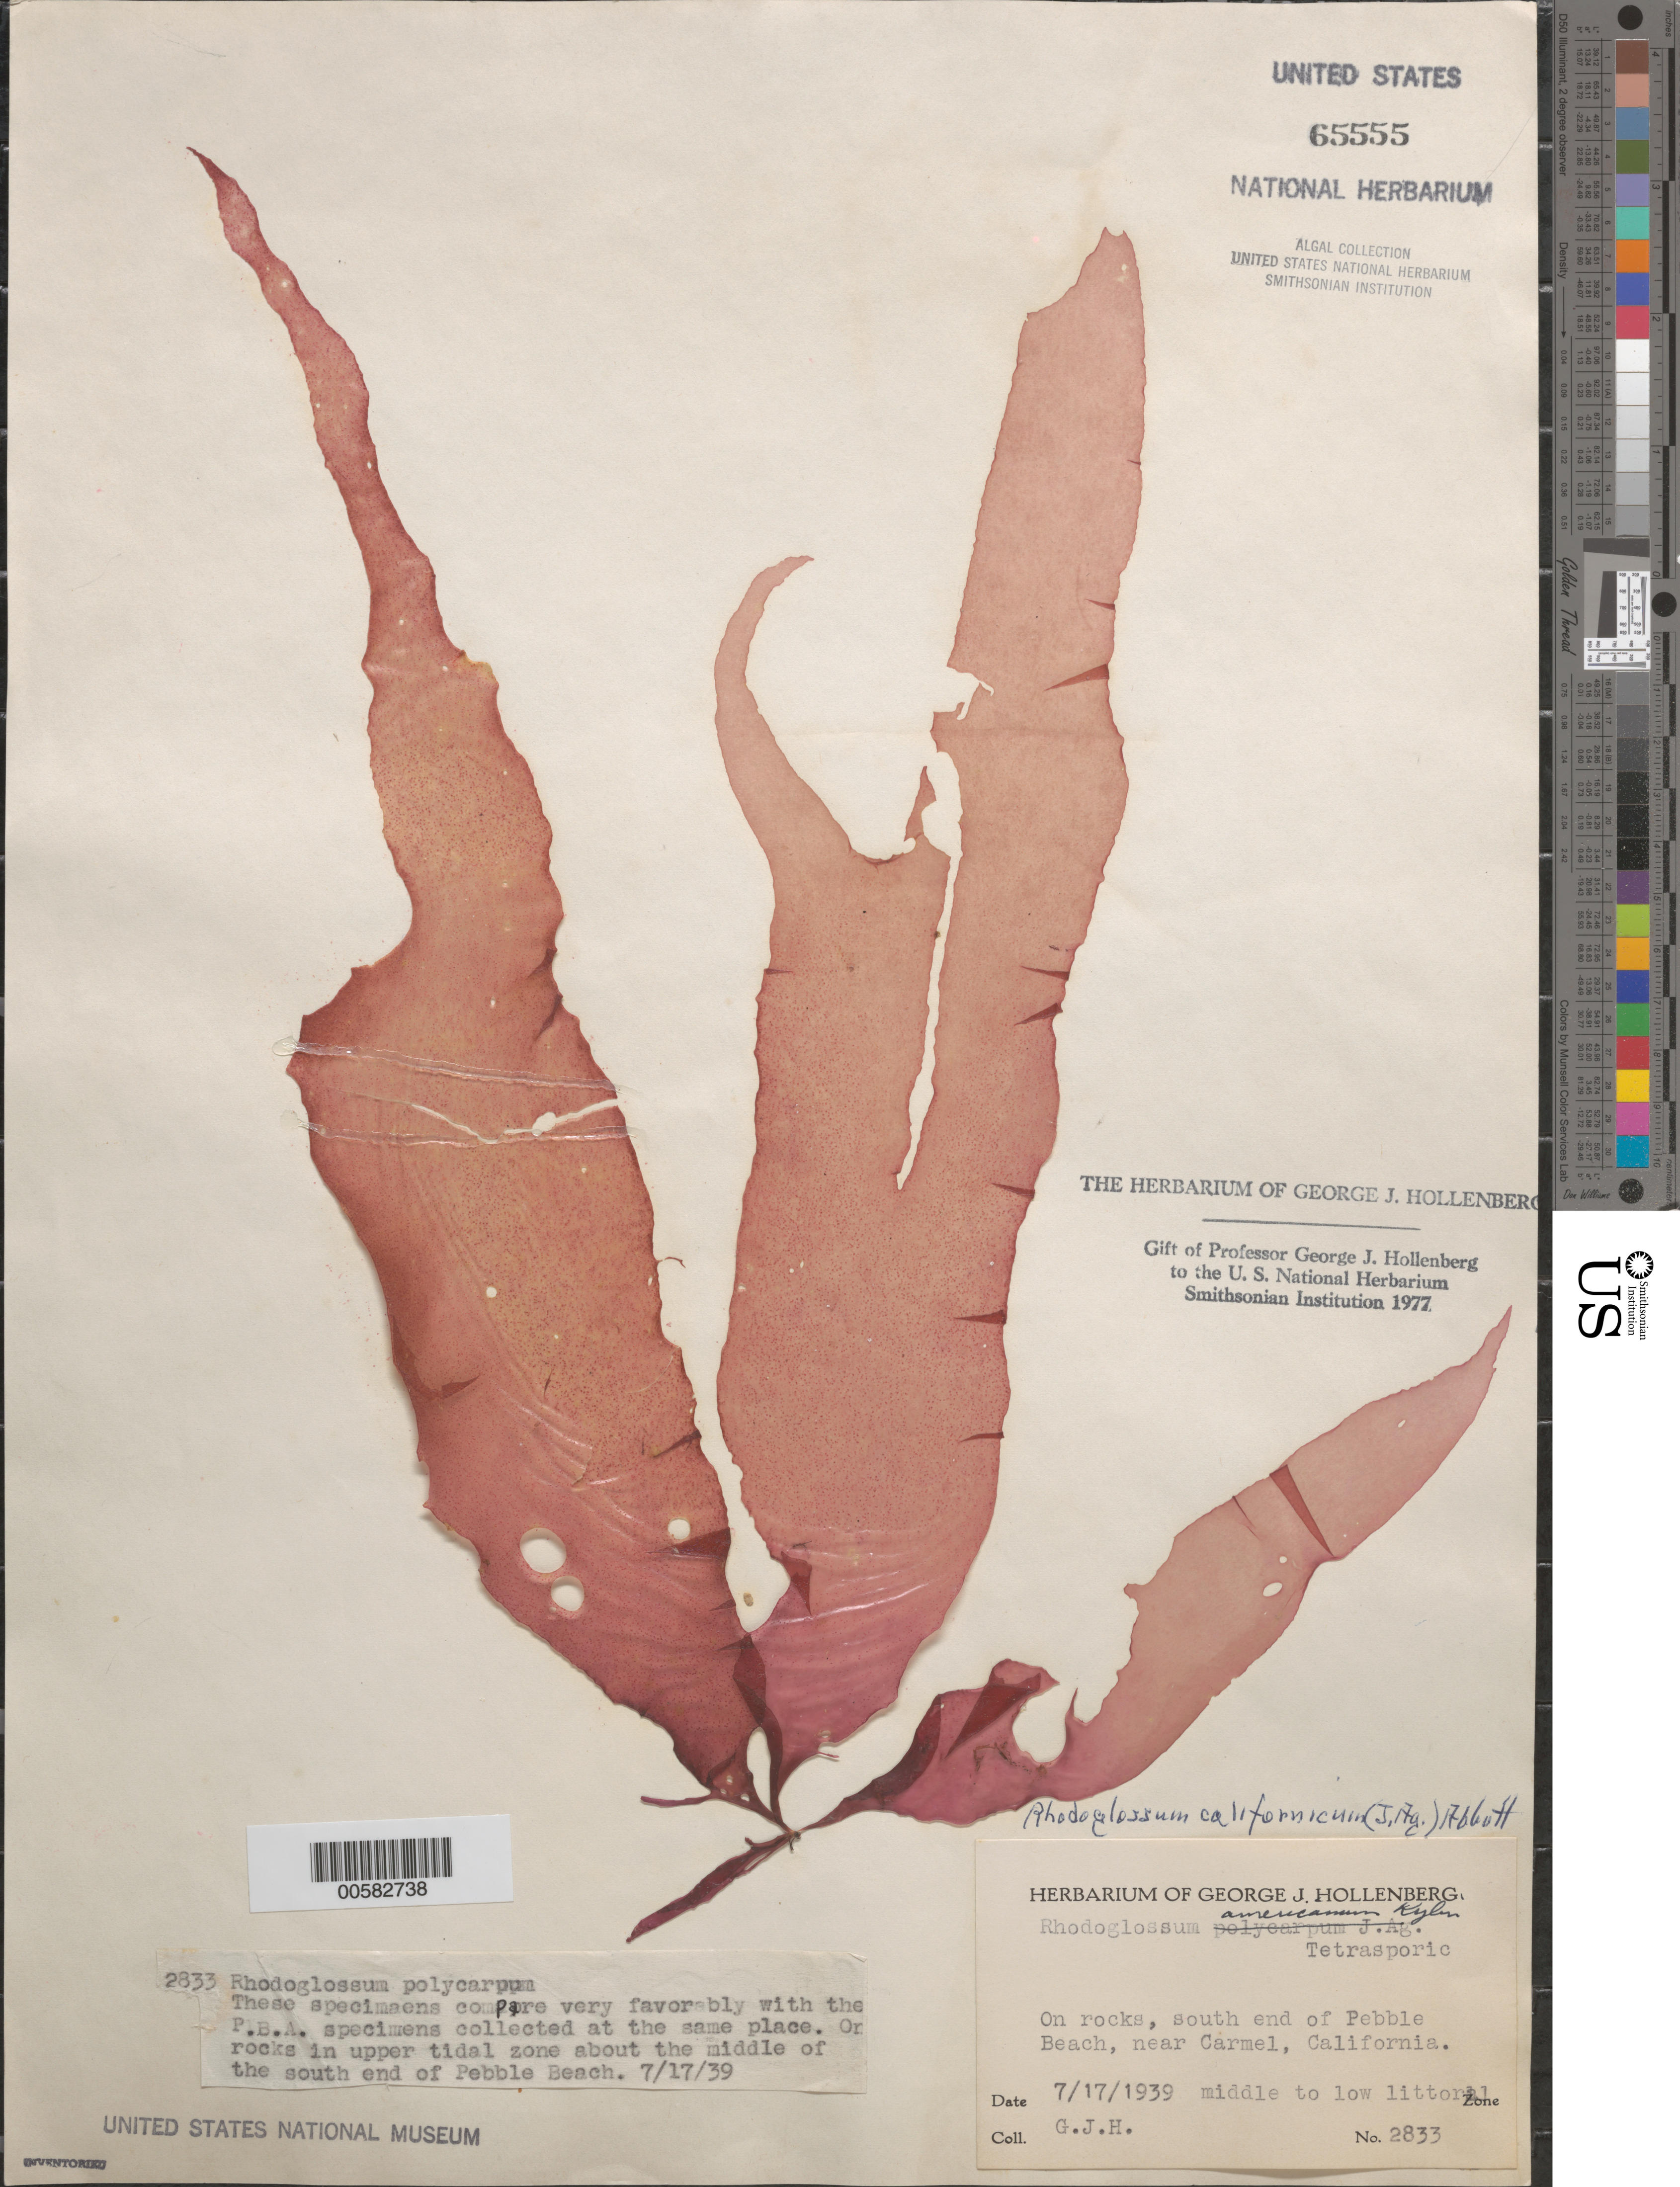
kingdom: Plantae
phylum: Rhodophyta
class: Florideophyceae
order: Gigartinales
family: Gigartinaceae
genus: Mazzaella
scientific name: Mazzaella californica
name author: (J. Agardh) G. De Toni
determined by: Algae name updating Project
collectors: G. Hollenberg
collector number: GJH 2833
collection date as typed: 17 Jul 1939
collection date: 1939-07-17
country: United States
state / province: California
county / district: Monterey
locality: Pebble Beach, near Carmel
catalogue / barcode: US 65555